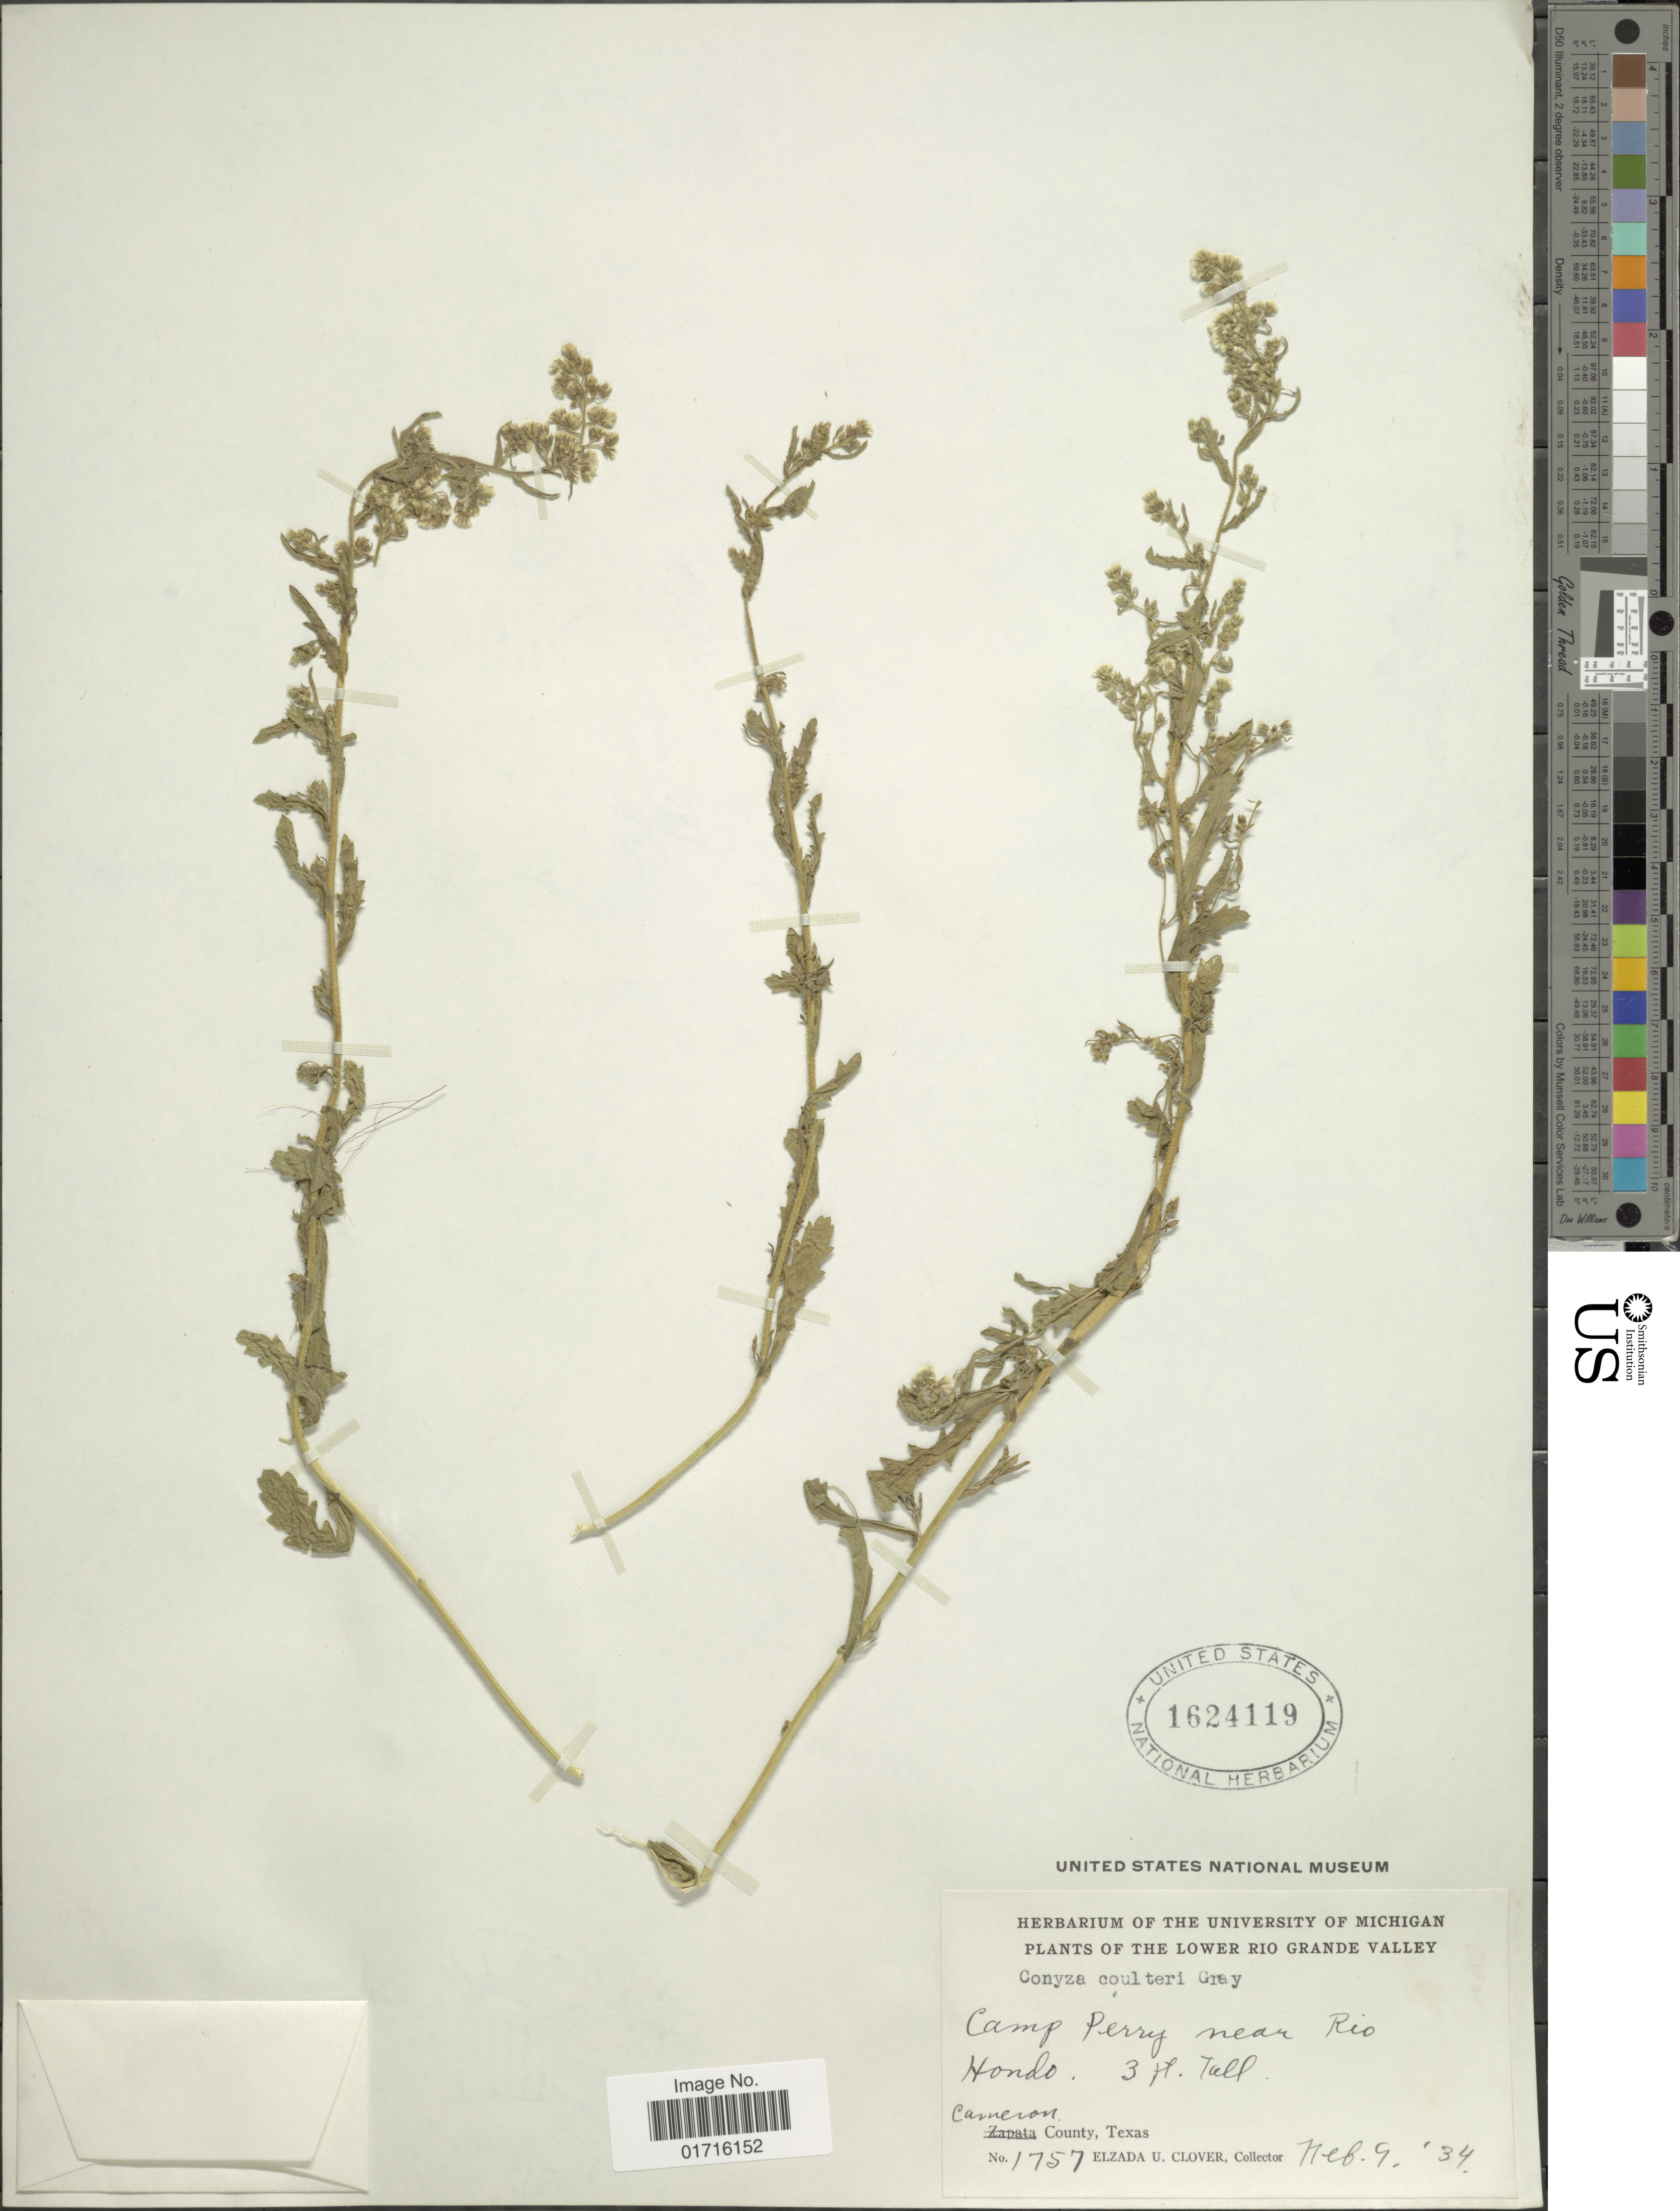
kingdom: Plantae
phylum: Tracheophyta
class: Magnoliopsida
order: Asterales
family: Asteraceae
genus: Conyza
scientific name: Conyza coulteri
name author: A. Gray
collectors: E. U. Clover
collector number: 1757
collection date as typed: Transcribed d/m/y: 9/2/34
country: United States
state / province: Texas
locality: Lower Rio Grande Valley, Cameron County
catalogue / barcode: US 1624119